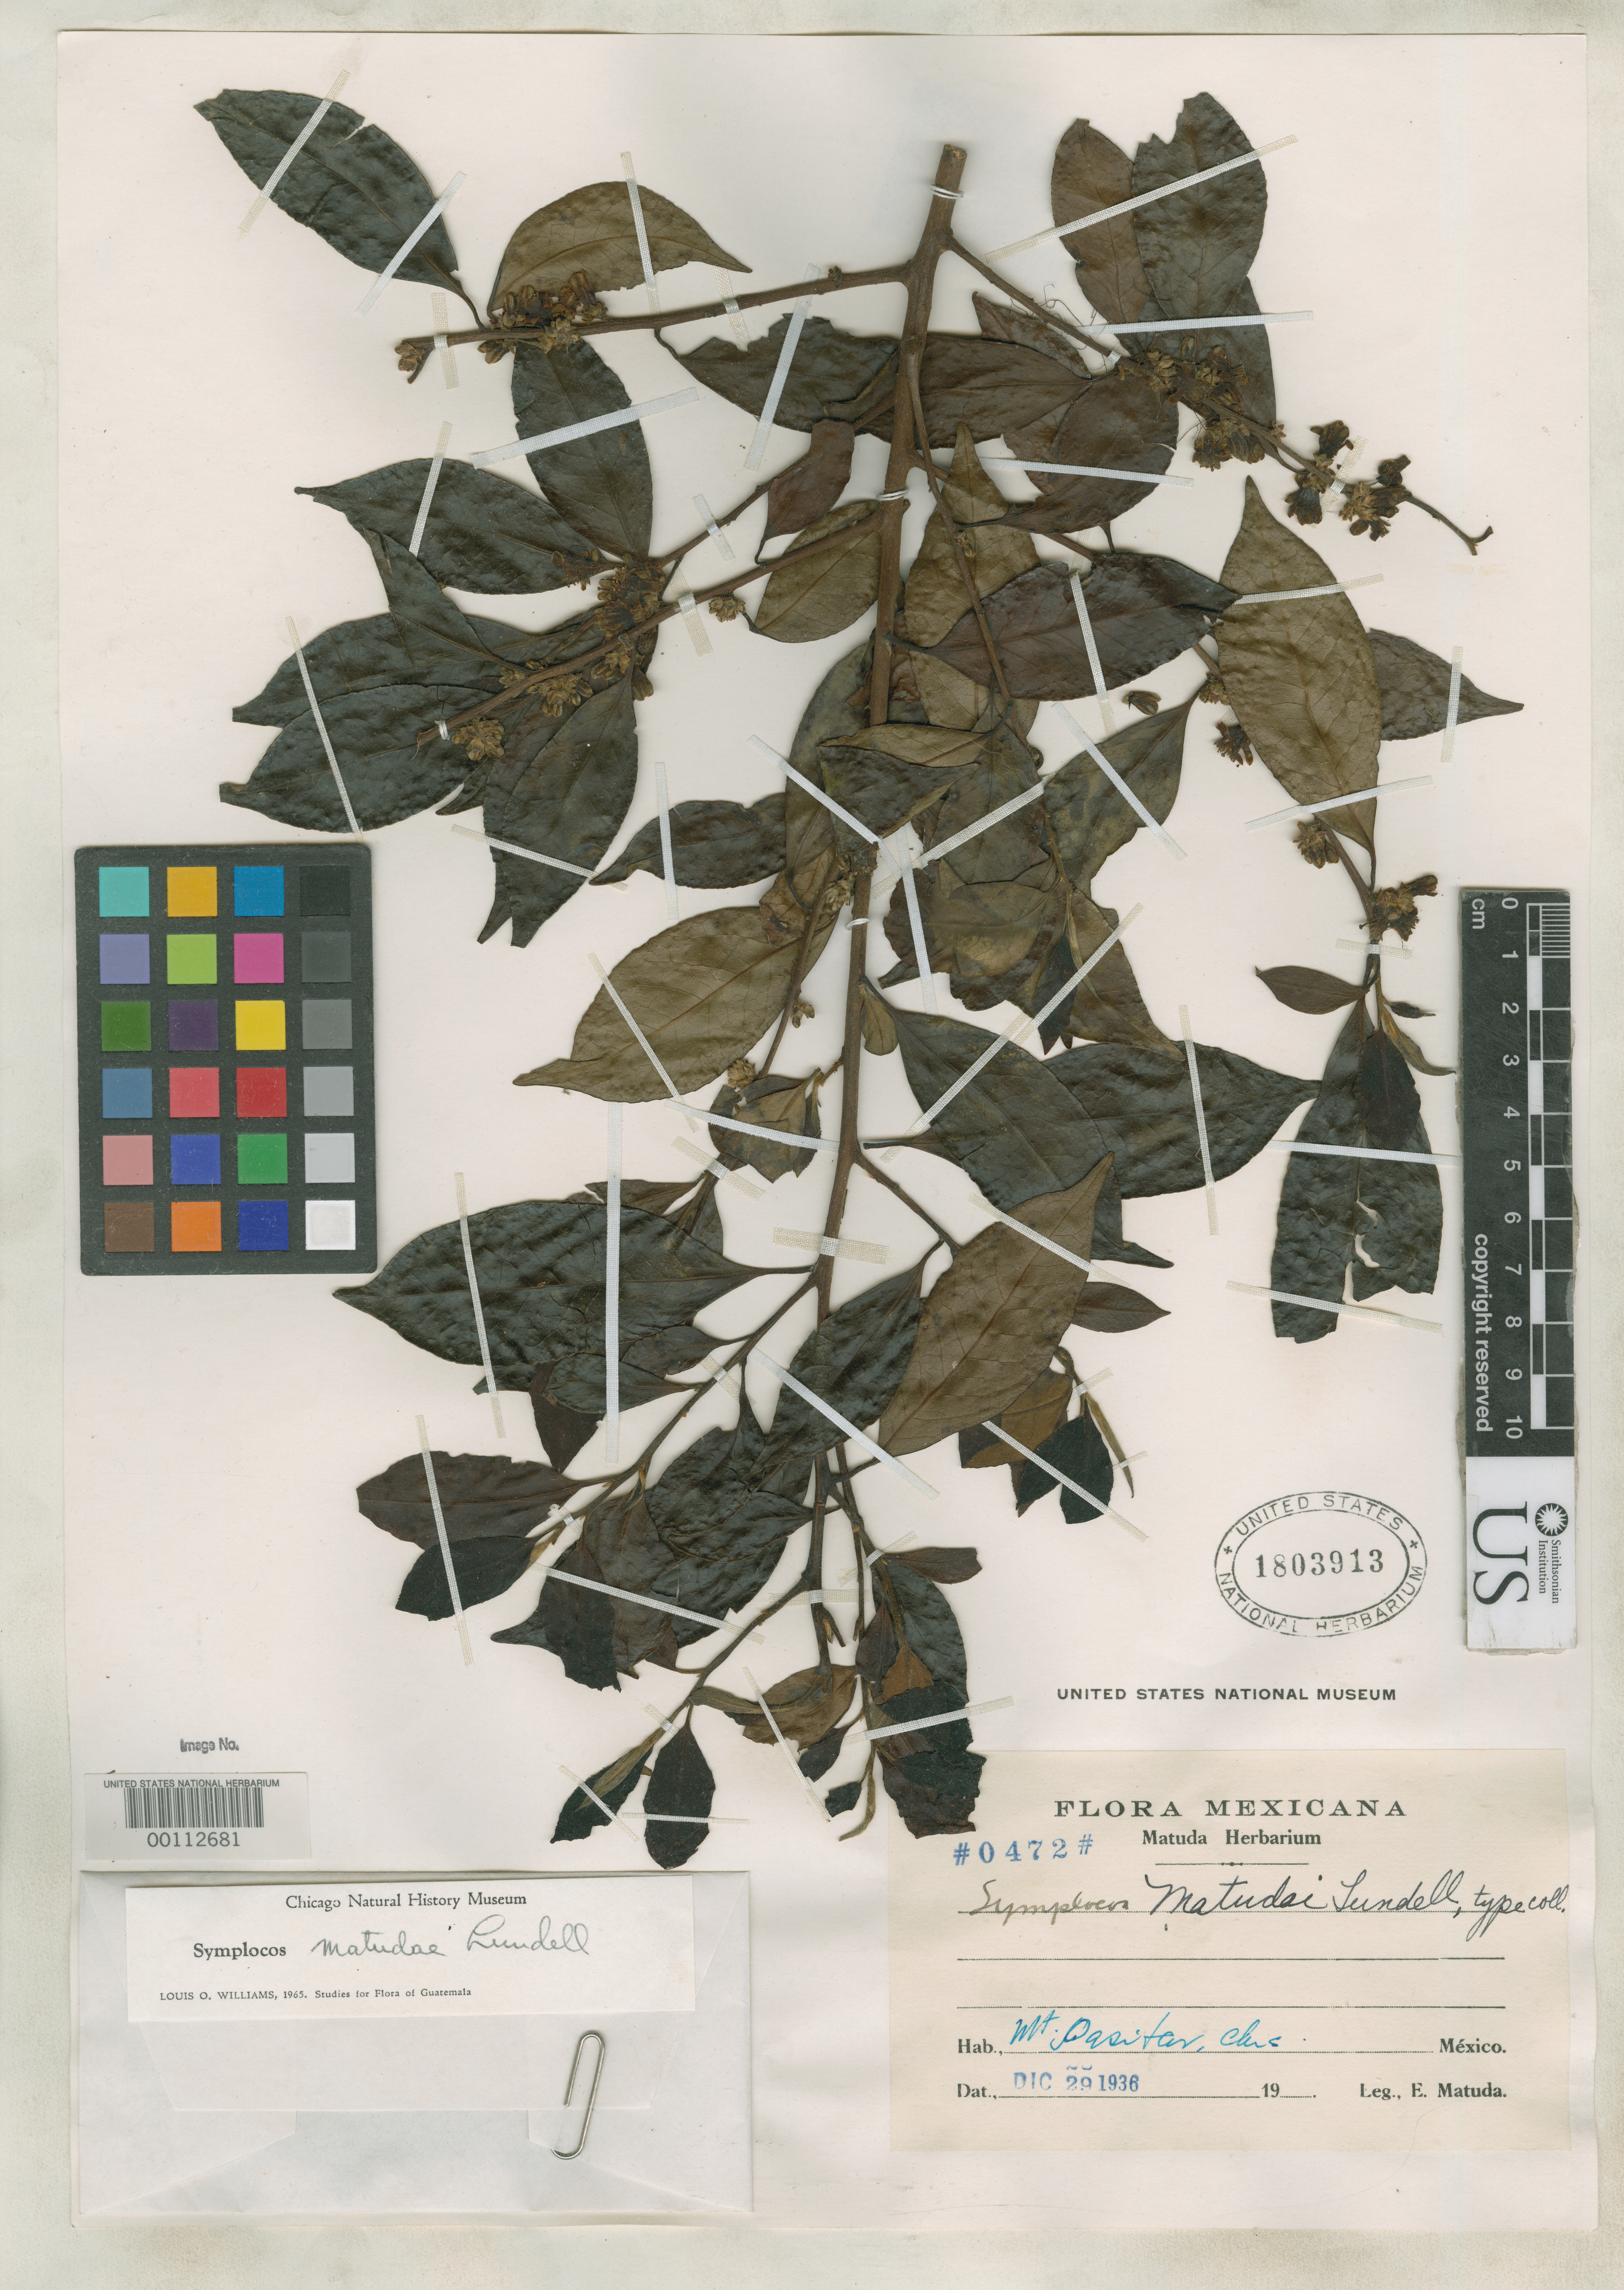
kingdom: Plantae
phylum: Tracheophyta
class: Magnoliopsida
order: Ericales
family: Symplocaceae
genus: Symplocos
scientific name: Symplocos matudae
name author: Lundell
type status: Isotype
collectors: E. Matuda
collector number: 472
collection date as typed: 29 Dec 1936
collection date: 1936-12-29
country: Mexico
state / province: Chiapas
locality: Mt. Poseta.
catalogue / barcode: US 1803913